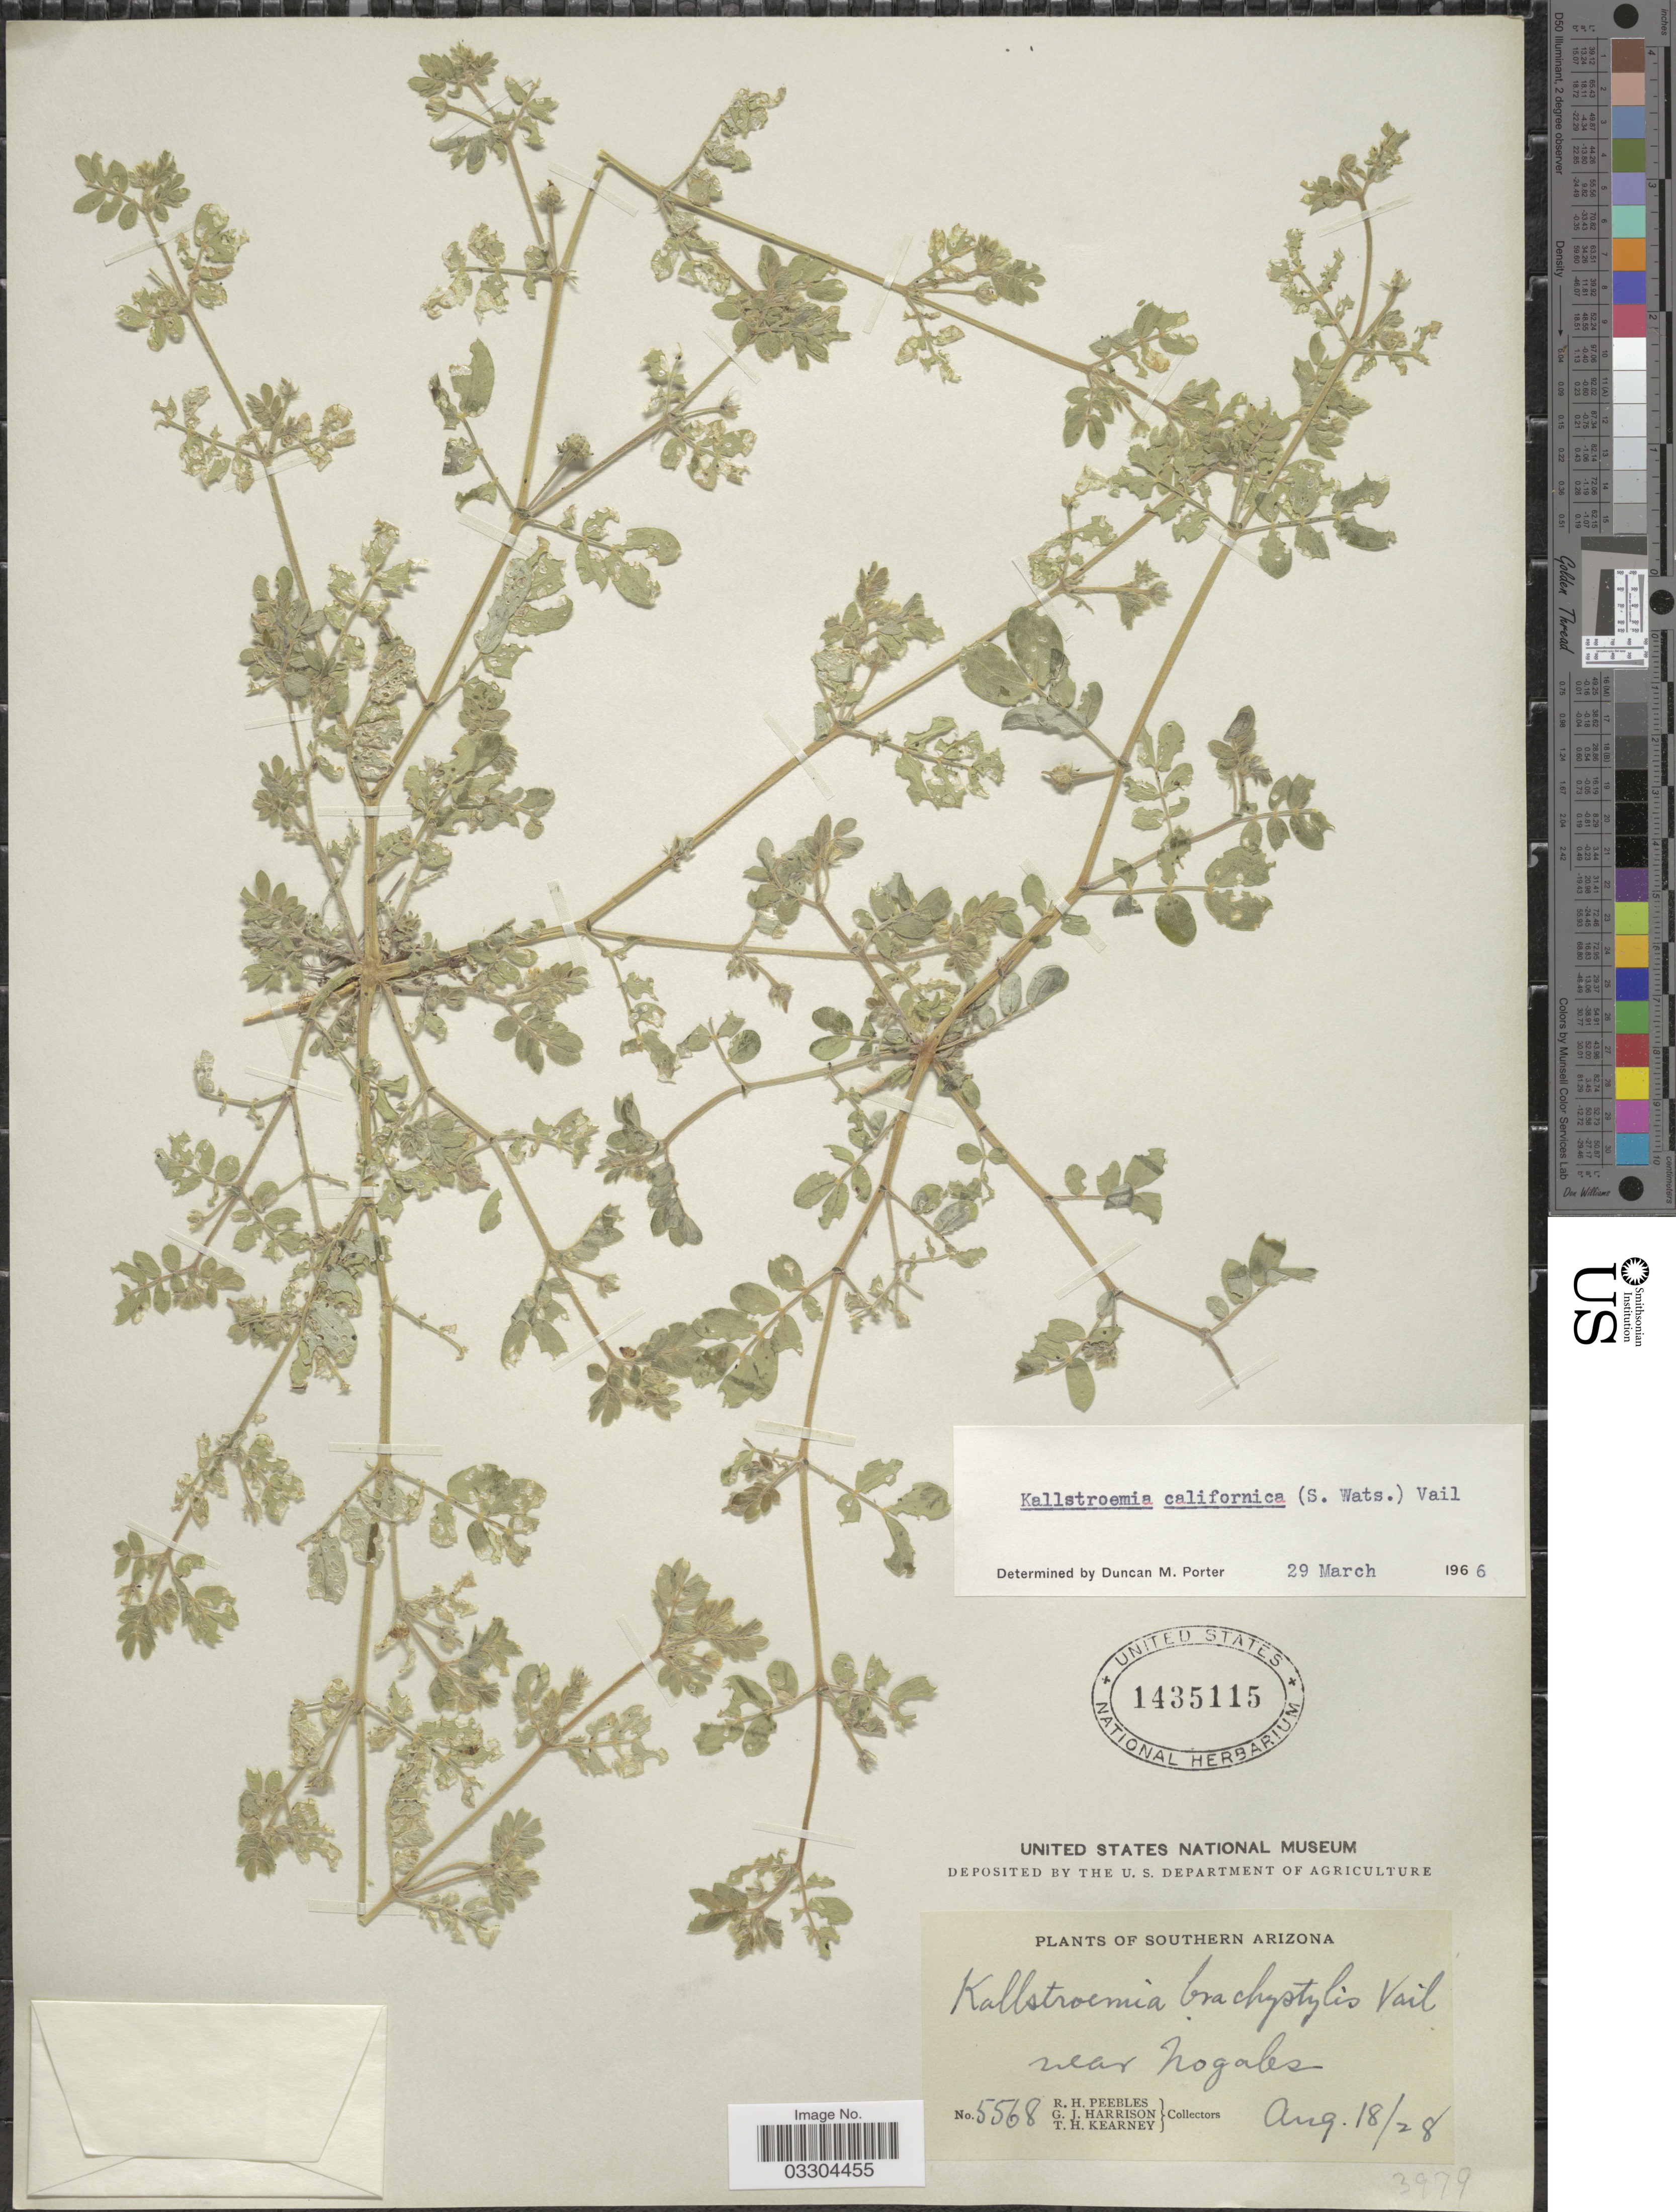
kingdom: Plantae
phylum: Tracheophyta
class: Magnoliopsida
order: Zygophyllales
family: Zygophyllaceae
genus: Kallstroemia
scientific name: Kallstroemia californica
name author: (S. Watson) Vail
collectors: R. H. Peebles, G. J. Harrison & T. H. Kearney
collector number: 5568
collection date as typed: Transcribed d/m/y: 18/8/28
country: United States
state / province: Arizona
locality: Southern Arizona. Near Nogales.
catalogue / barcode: US 1435115